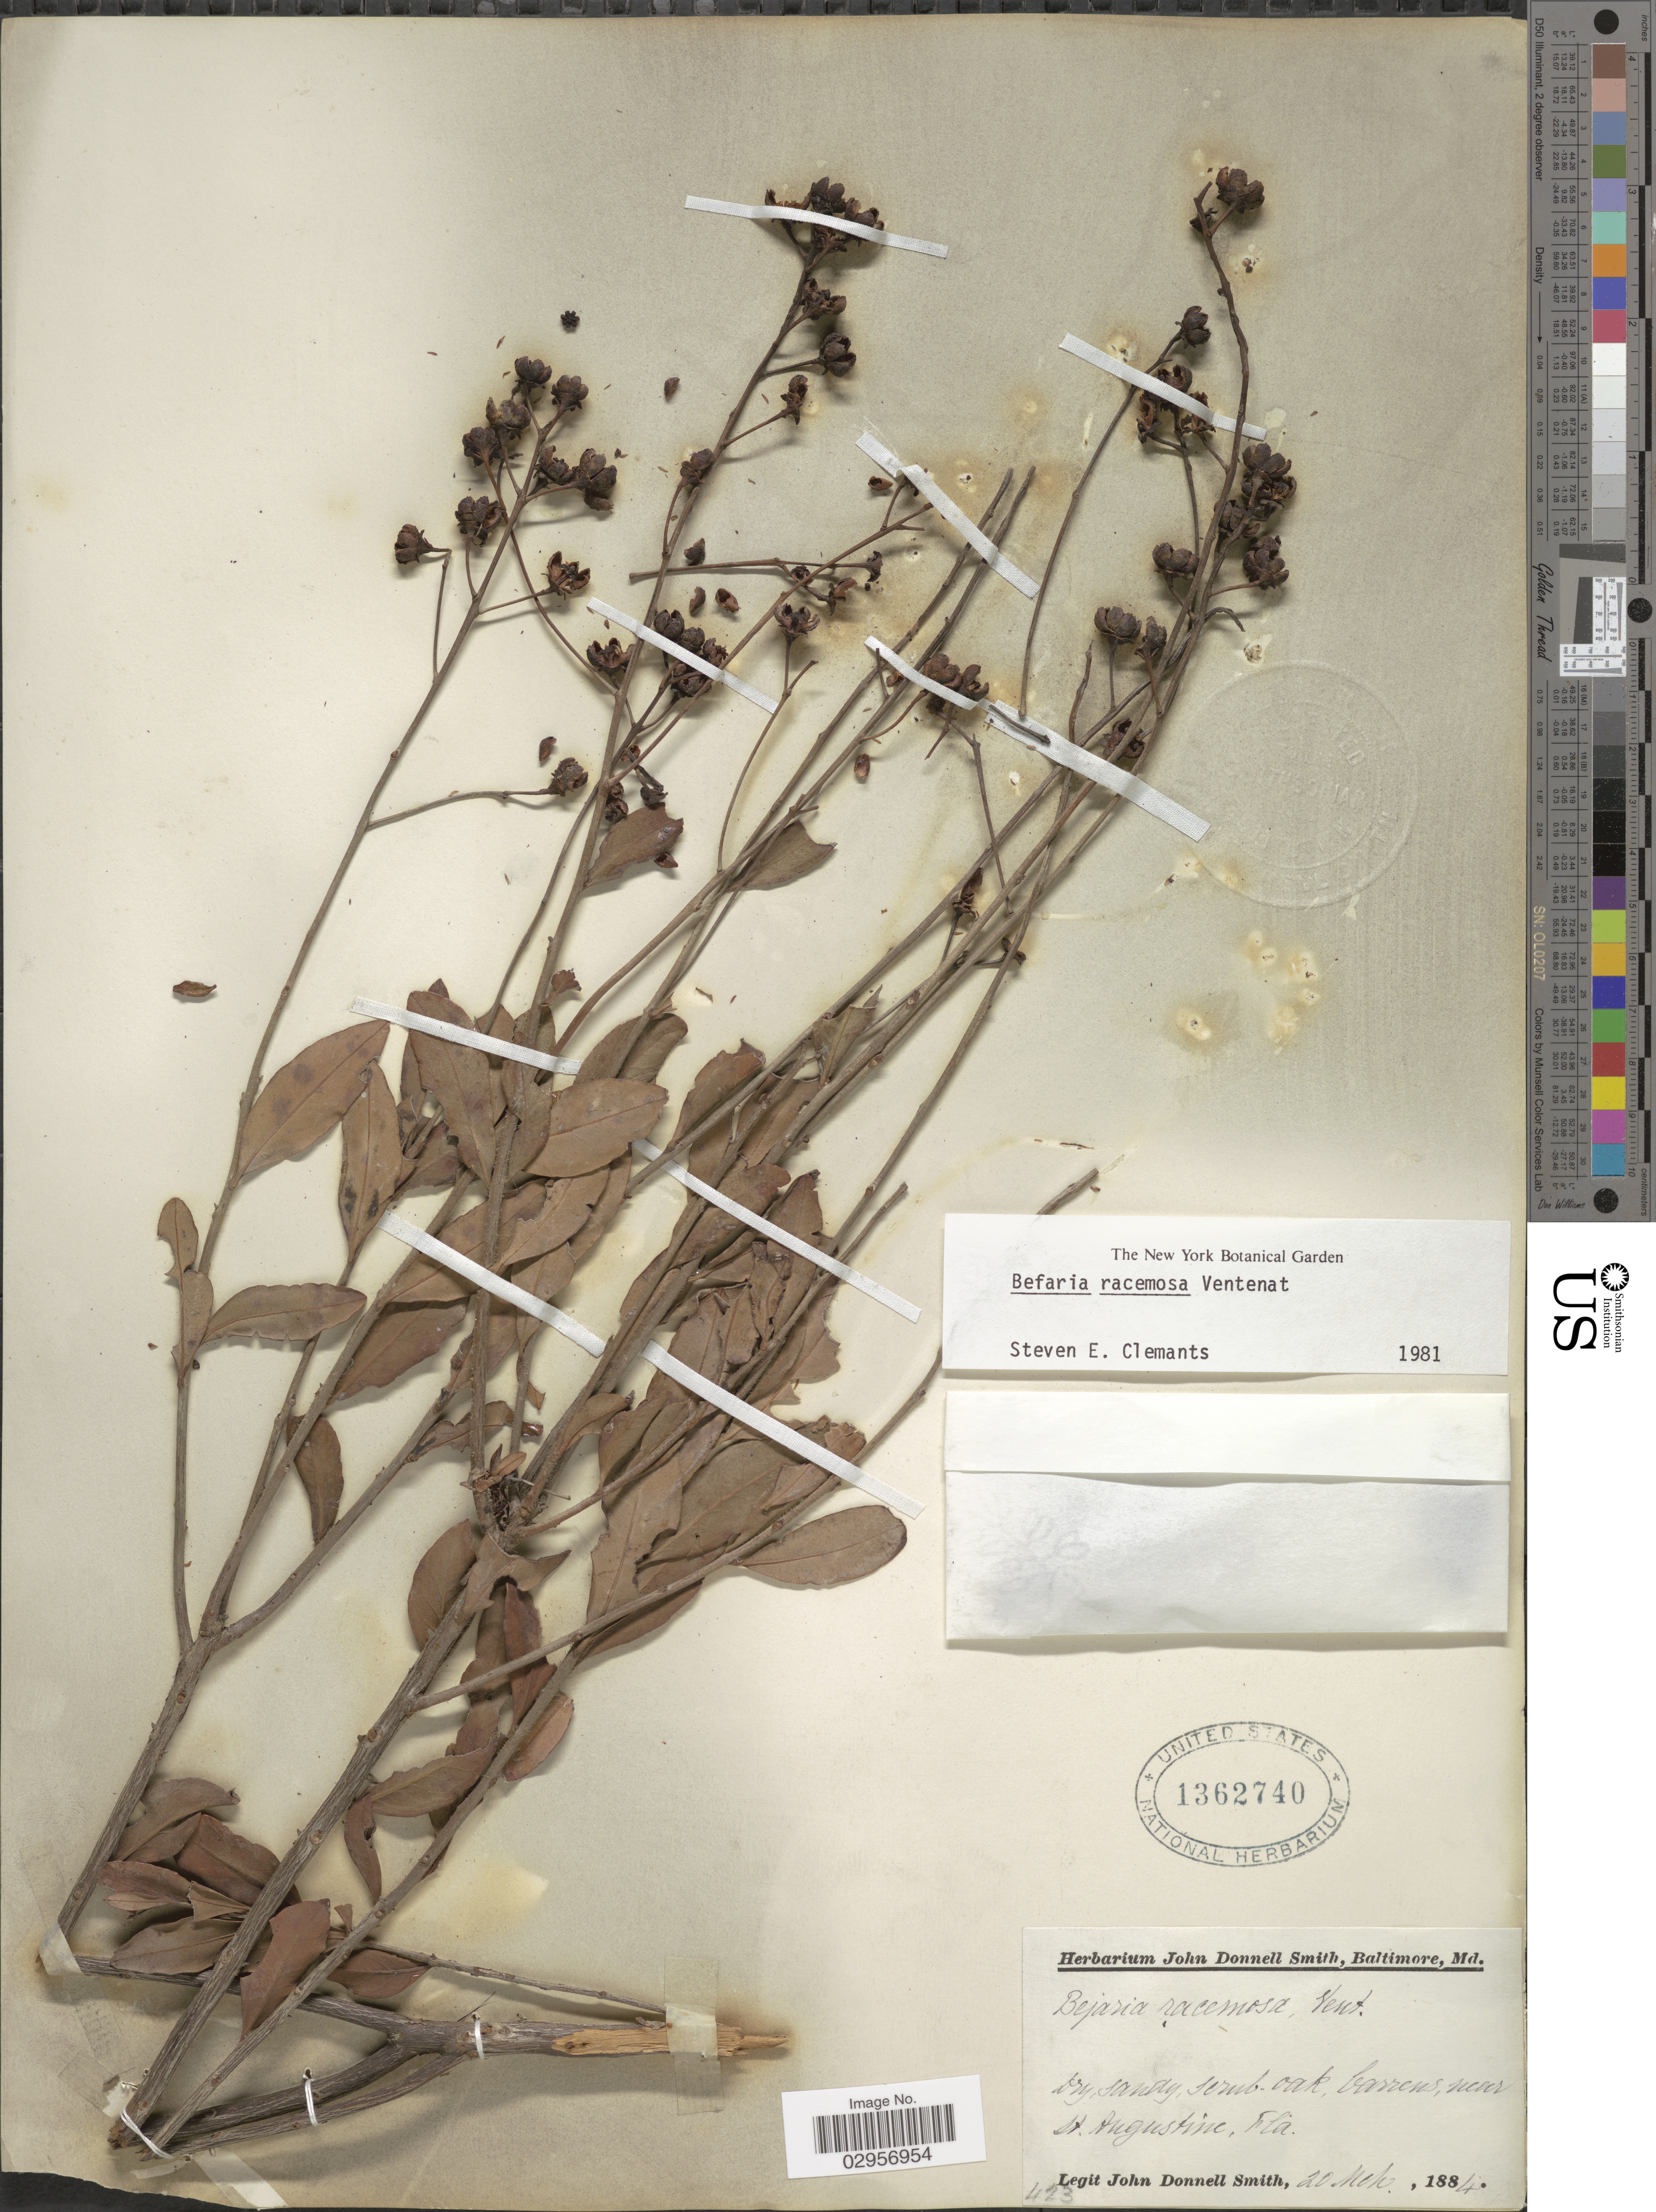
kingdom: Plantae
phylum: Tracheophyta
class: Magnoliopsida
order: Ericales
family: Ericaceae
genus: Bejaria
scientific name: Bejaria racemosa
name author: Vent.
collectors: J. Donnell Smith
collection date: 1884-03-20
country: United States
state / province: Florida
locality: Barrens near St. Augustine, Fla.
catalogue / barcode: US 1362740